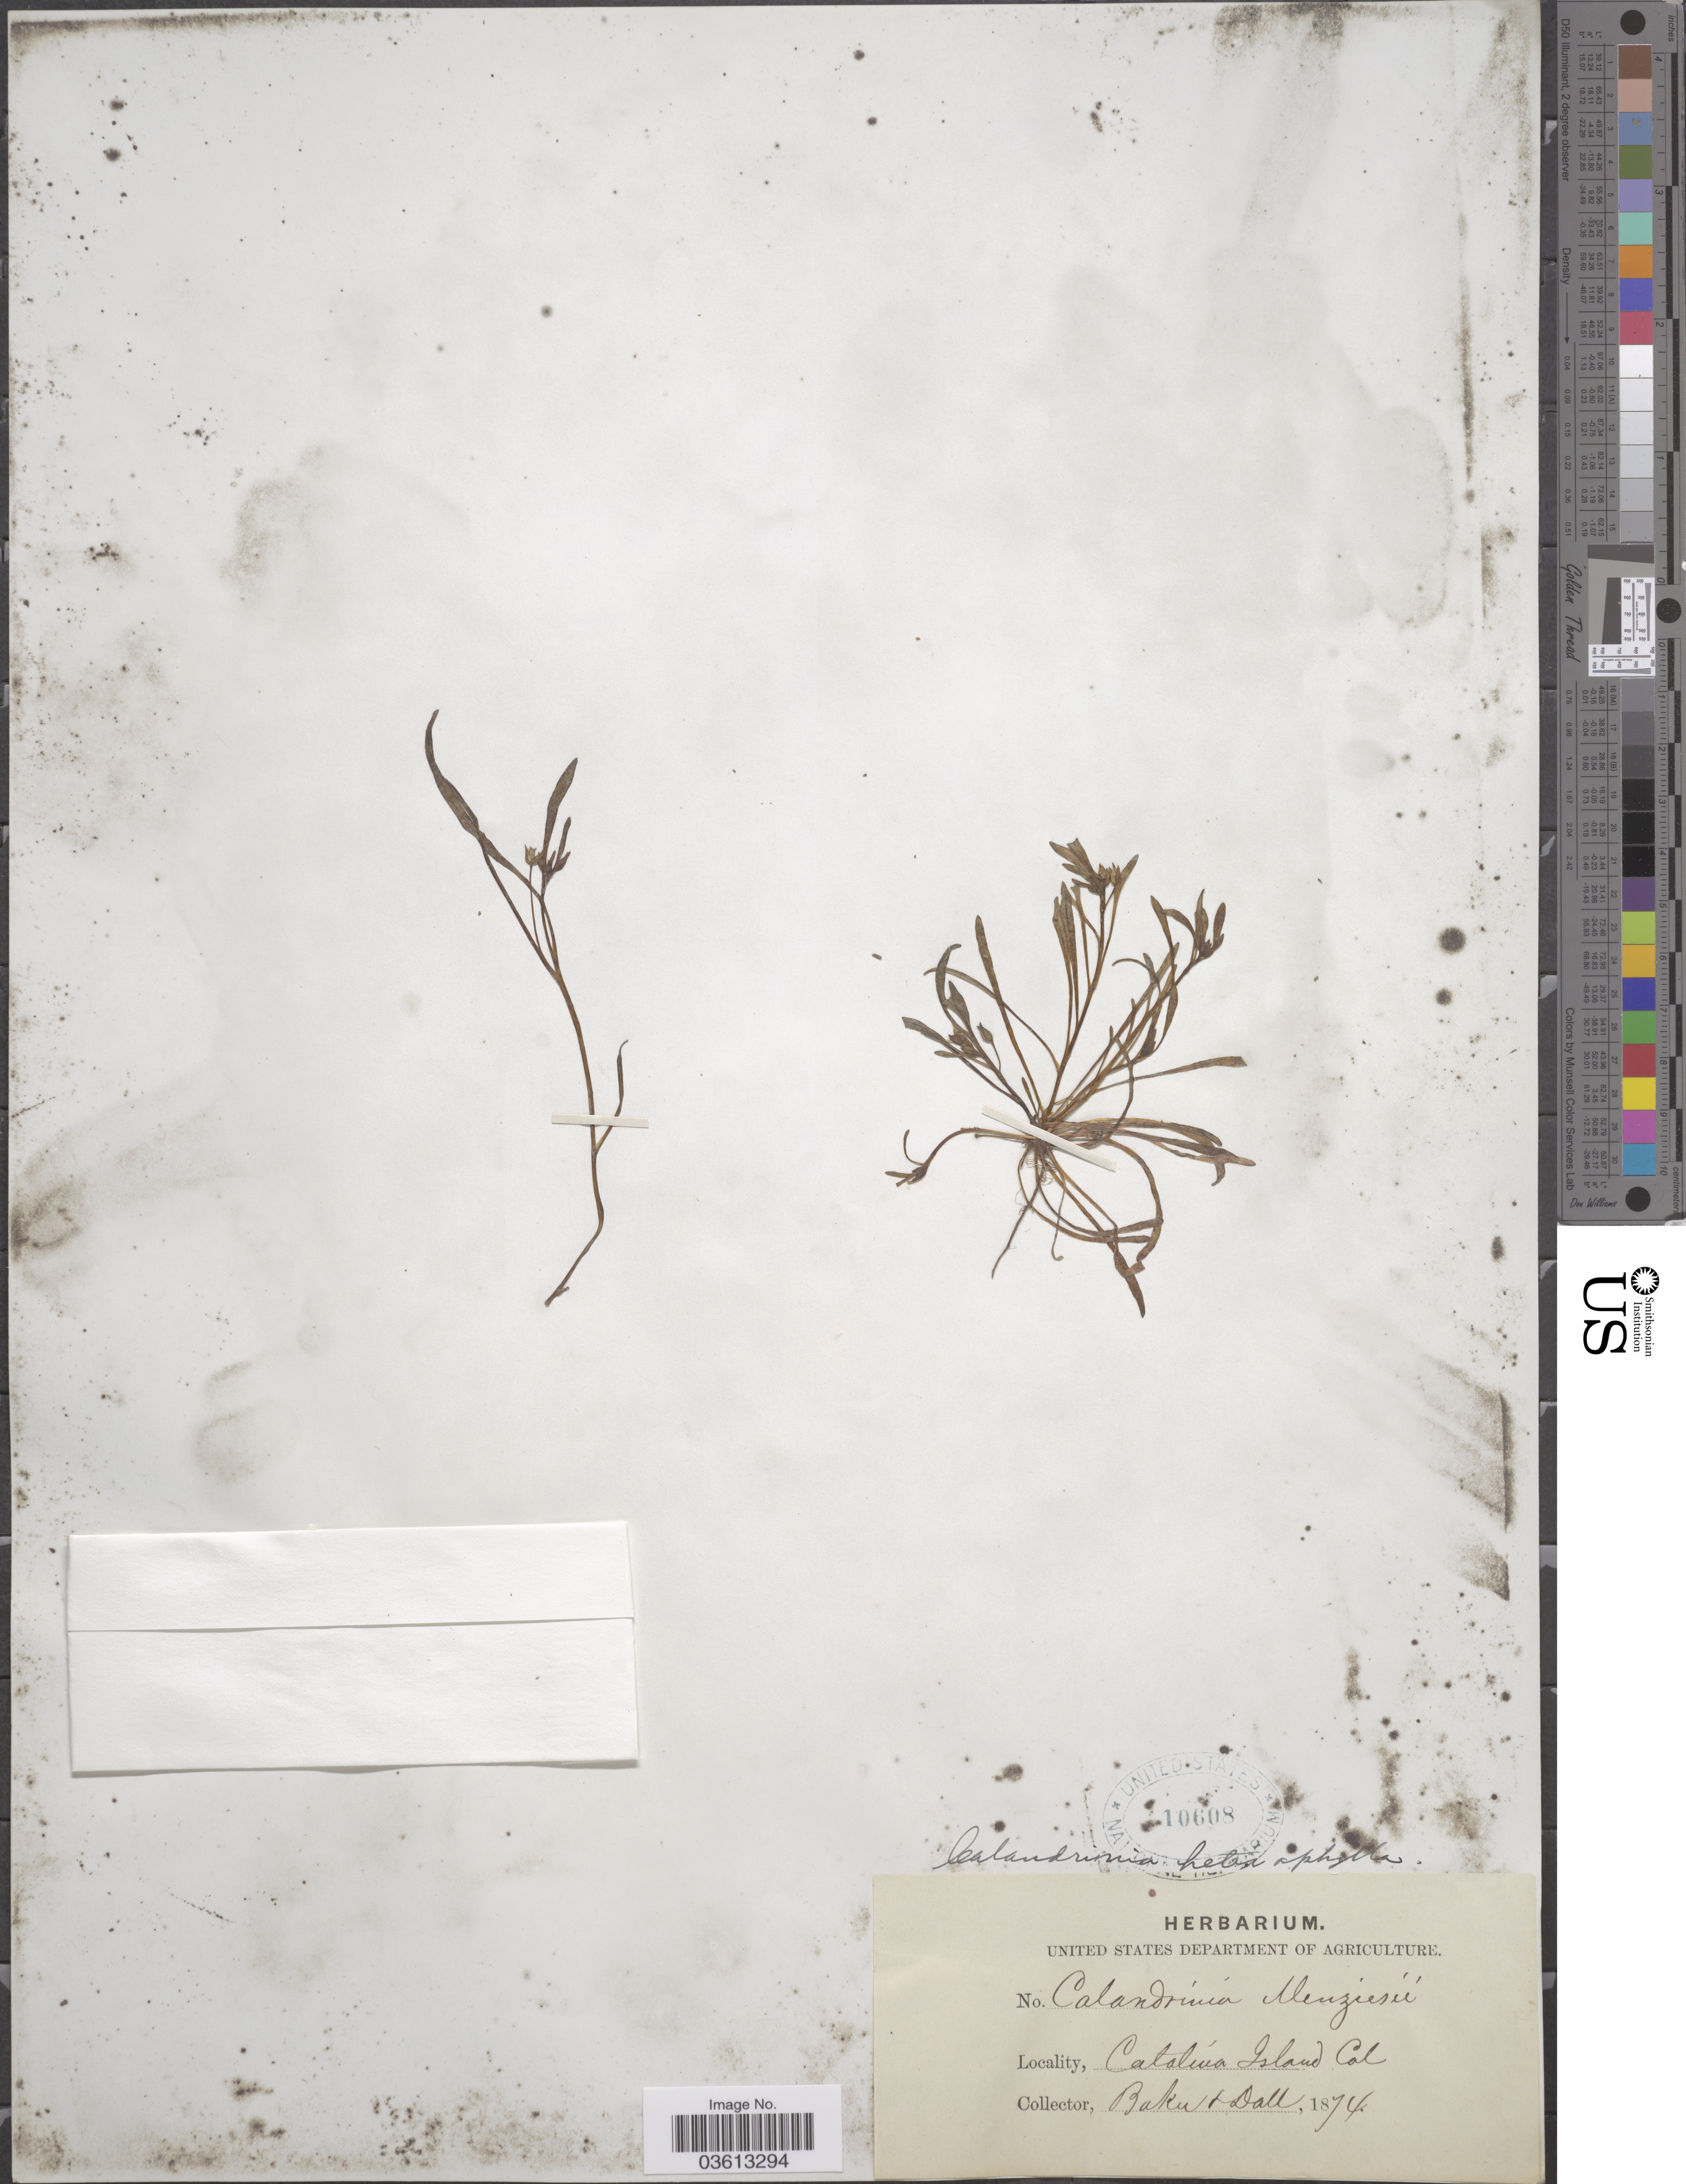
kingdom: Plantae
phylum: Tracheophyta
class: Magnoliopsida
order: Caryophyllales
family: Montiaceae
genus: Calandrinia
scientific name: Calandrinia ciliata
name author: (Ruiz & Pav.) DC.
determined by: Strong, Mark T., (BOT), Smithsonian Institution - National Museum of Natural History (UNITED STATES)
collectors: -- Baker & -. Dall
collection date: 1874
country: United States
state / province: California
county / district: Los Angeles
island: Santa Catalina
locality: Catalina Island.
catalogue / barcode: US 10608